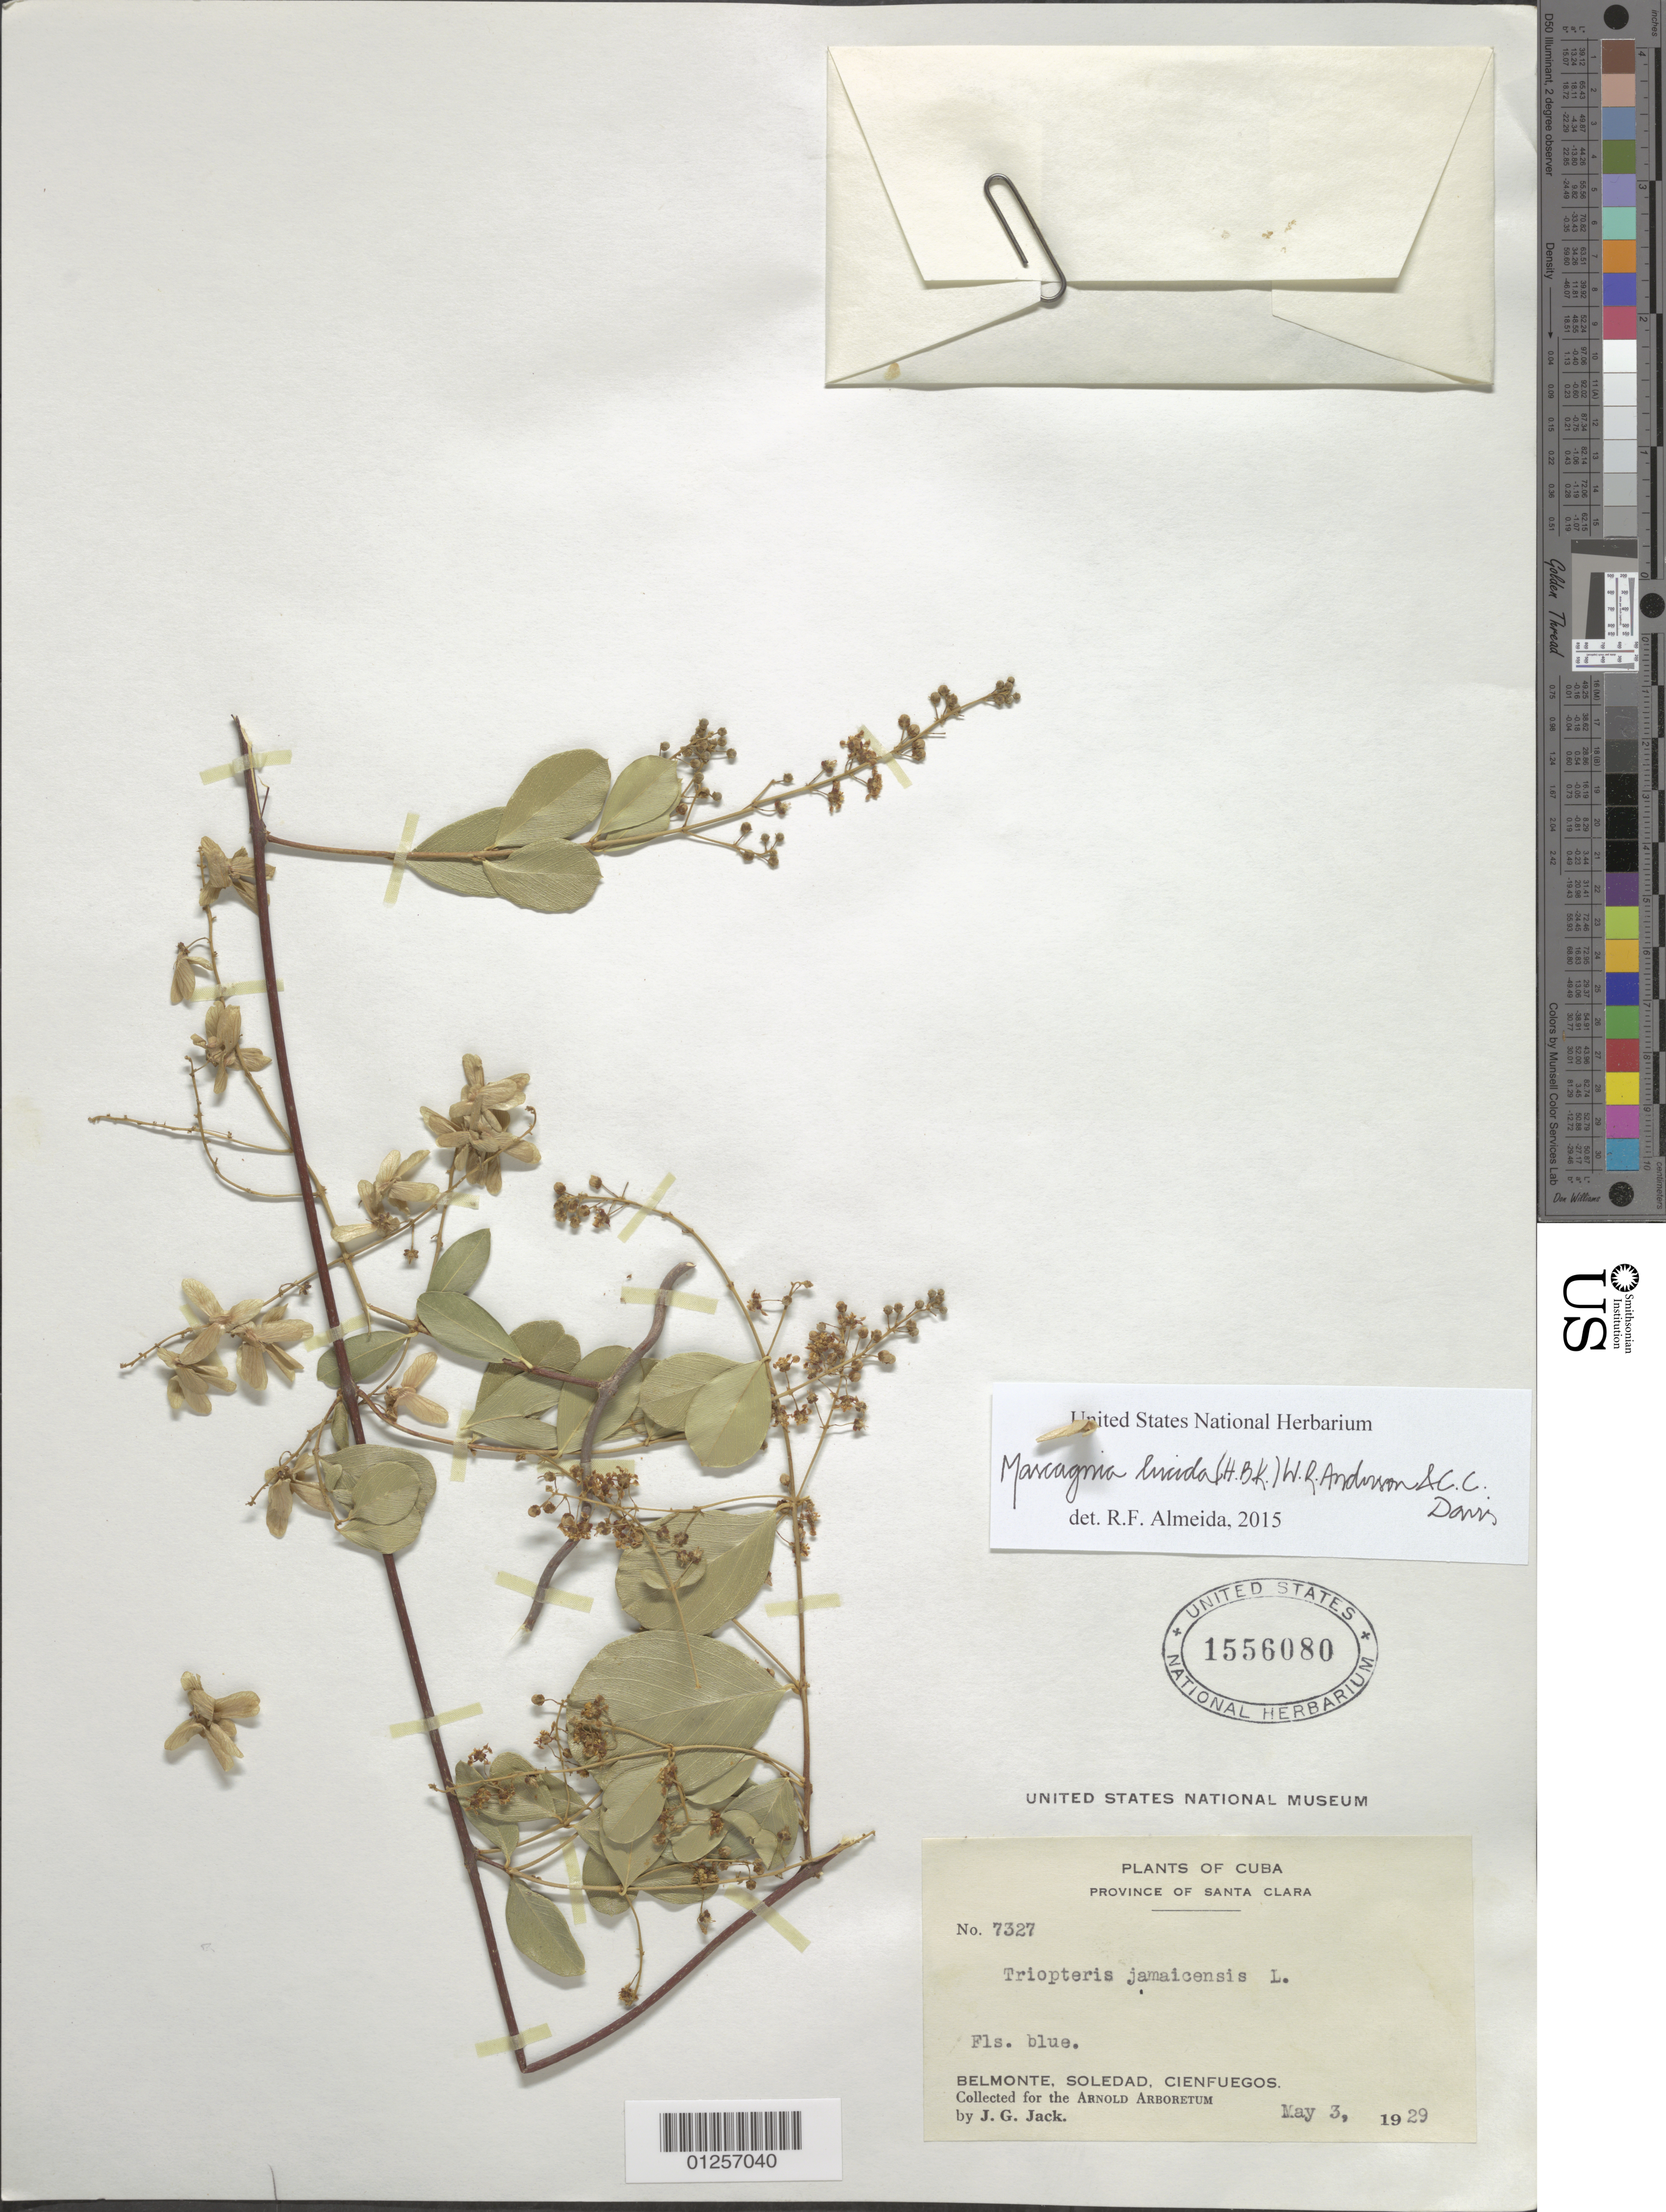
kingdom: Plantae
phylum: Tracheophyta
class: Magnoliopsida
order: Malpighiales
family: Malpighiaceae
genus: Mascagnia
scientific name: Mascagnia lucida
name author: (Kunth) W.R. Anderson & C. Davis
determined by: De Almeida, R. F., (HUEFS), Universidade Estadual de Feira de Santana (BRAZIL)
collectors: J. G. Jack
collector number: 7327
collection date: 1929-05-03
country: Cuba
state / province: Las Villas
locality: Santa Clara Province [Las Villas], Belmonte, soledad, Cienfuegos.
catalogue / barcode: US 1556080